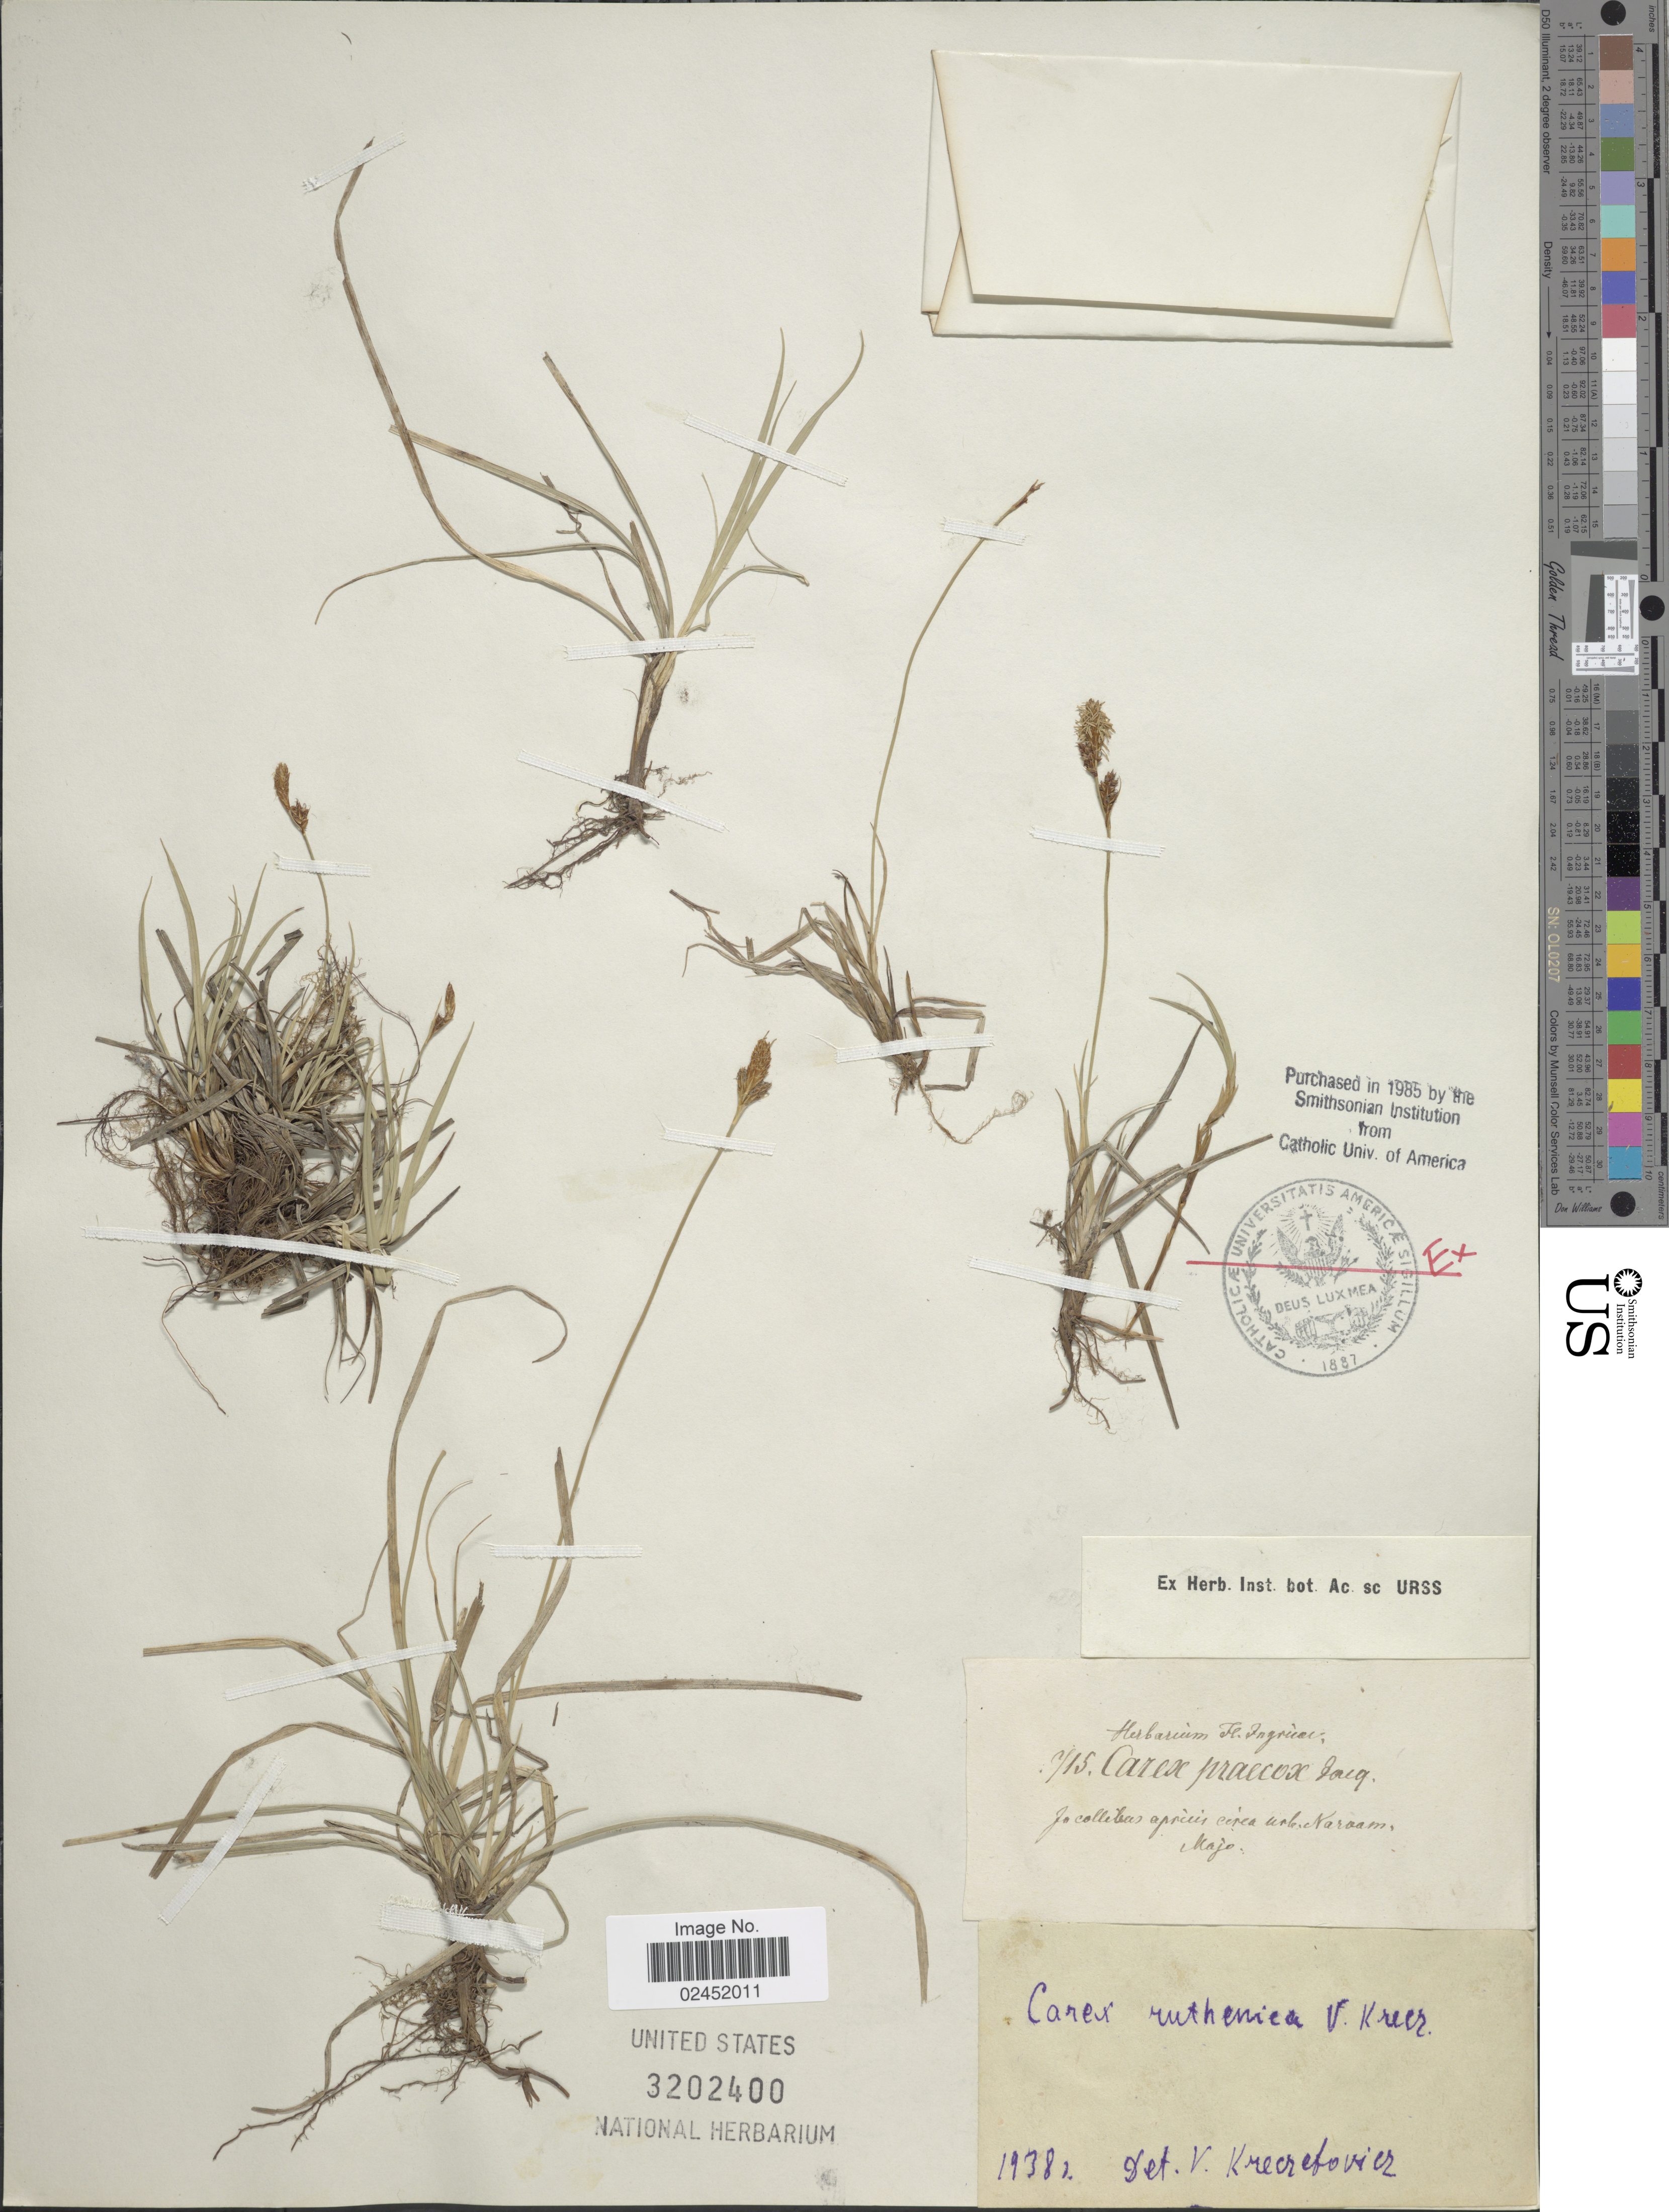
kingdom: Plantae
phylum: Tracheophyta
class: Liliopsida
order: Poales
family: Cyperaceae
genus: Carex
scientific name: Carex praecox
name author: Schreb.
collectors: Herbarium Florae Ingricae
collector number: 715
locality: In collectas apricis circa urb Naroam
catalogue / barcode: US 3202400